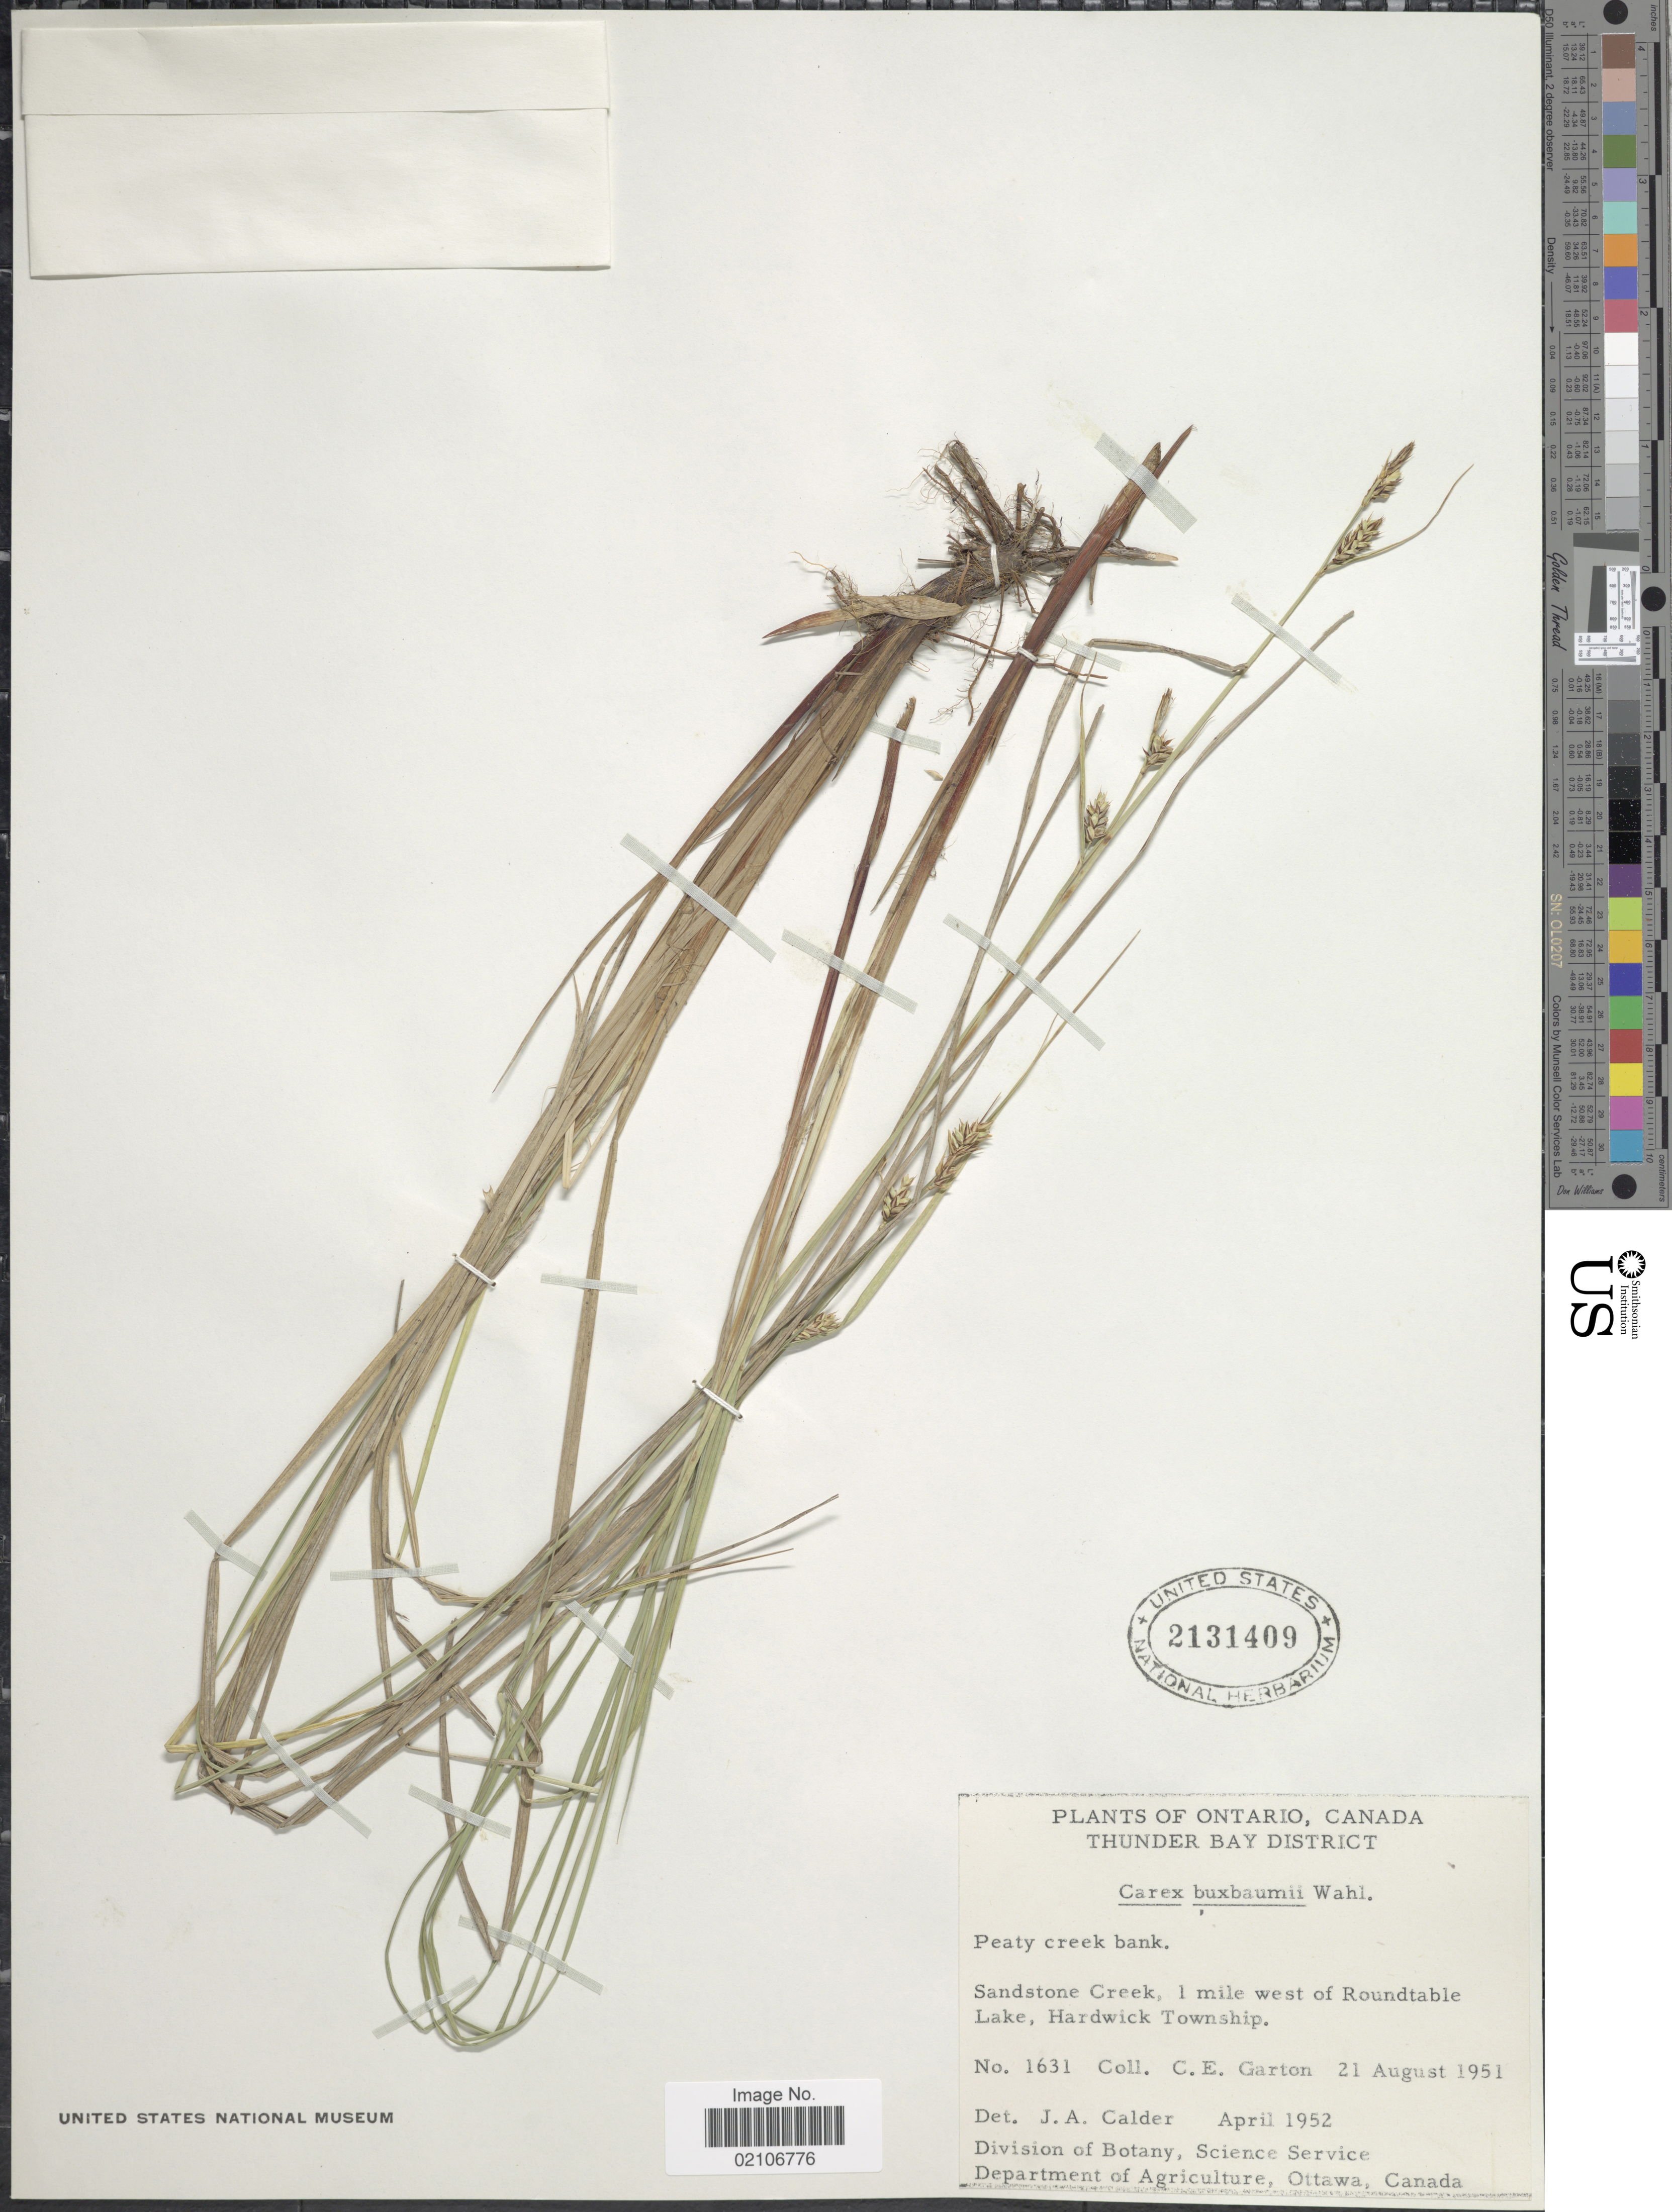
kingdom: Plantae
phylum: Tracheophyta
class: Liliopsida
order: Poales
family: Cyperaceae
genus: Carex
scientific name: Carex buxbaumii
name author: Wahlenb.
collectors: C. E. Garton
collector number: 1631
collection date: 1951-08-21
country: Canada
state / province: Ontario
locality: Ontario, Canada, Thunder Bay District, Sandstone Creek, 1 miles west of Roundtable Lake, Hardwick Township.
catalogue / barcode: US 2131409